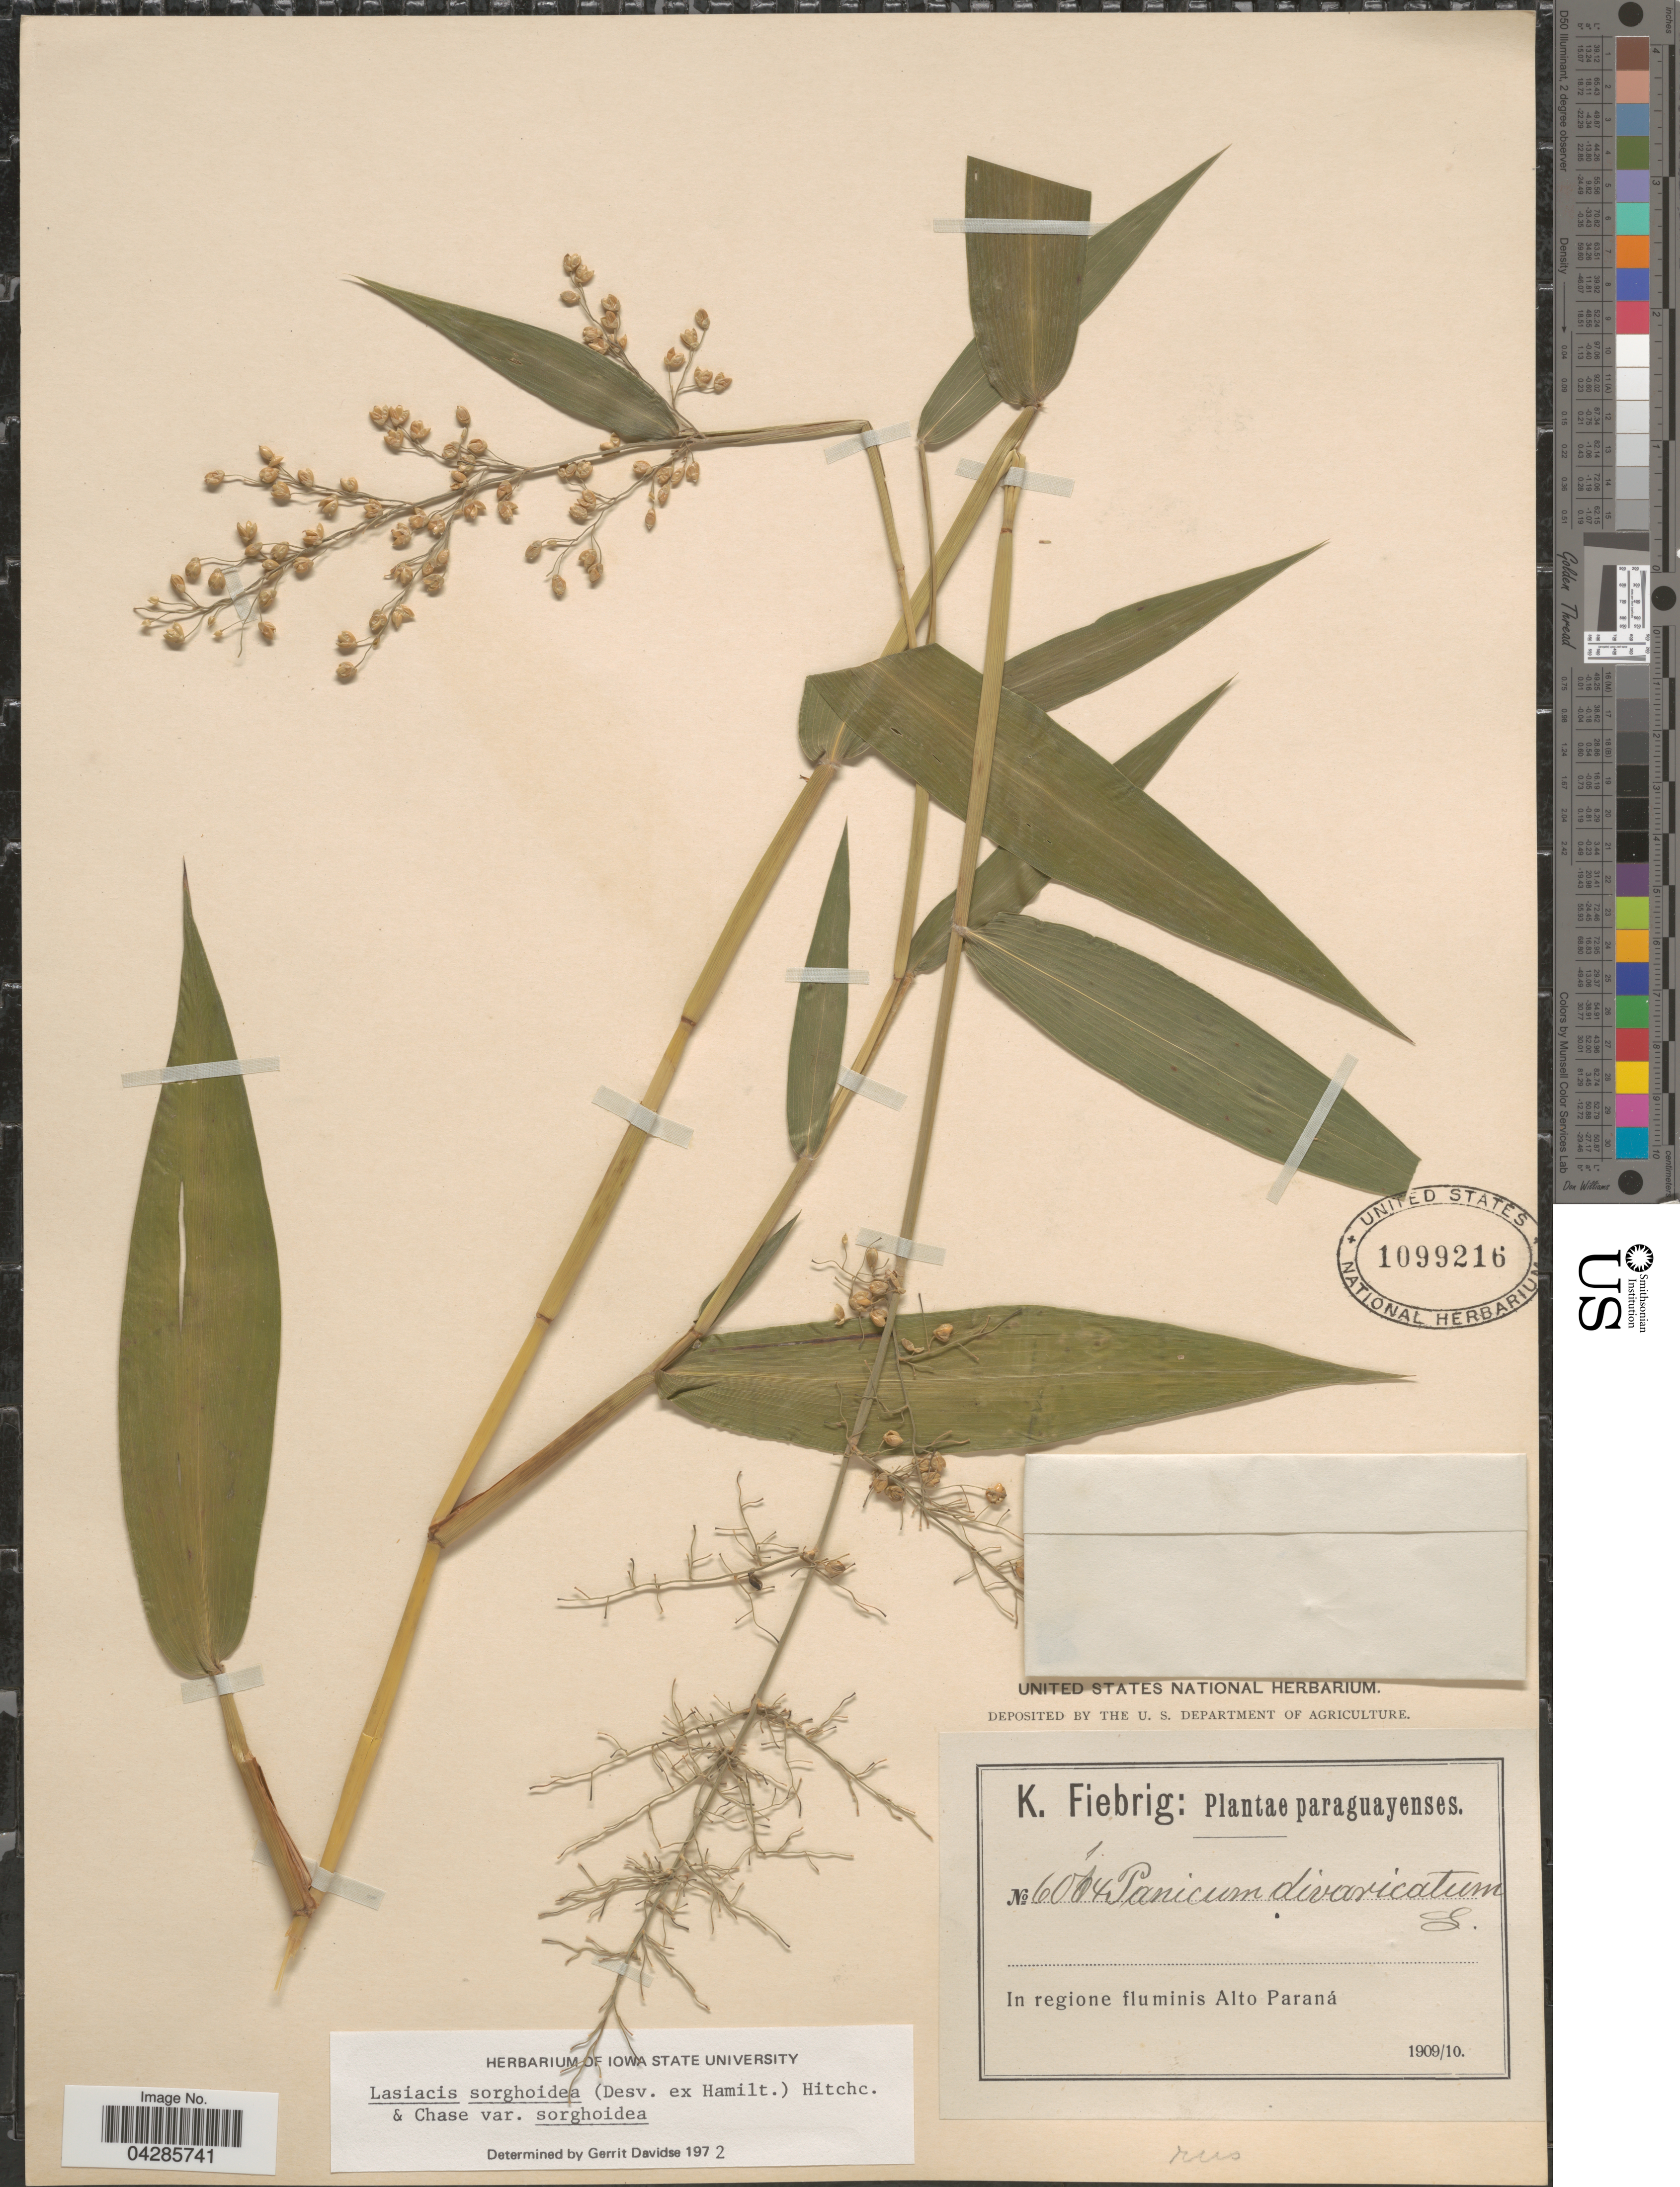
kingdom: Plantae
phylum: Tracheophyta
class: Liliopsida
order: Poales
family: Poaceae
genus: Lasiacis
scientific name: Lasiacis sorghoidea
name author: (Desv. ex Ham.) Hitchc. & Chase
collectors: K. Fiebrig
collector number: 6004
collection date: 1909/1910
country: Paraguay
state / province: Alto Parana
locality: Paraguayenses. In regione fluminis Alto Paraná.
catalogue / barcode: US 1099216